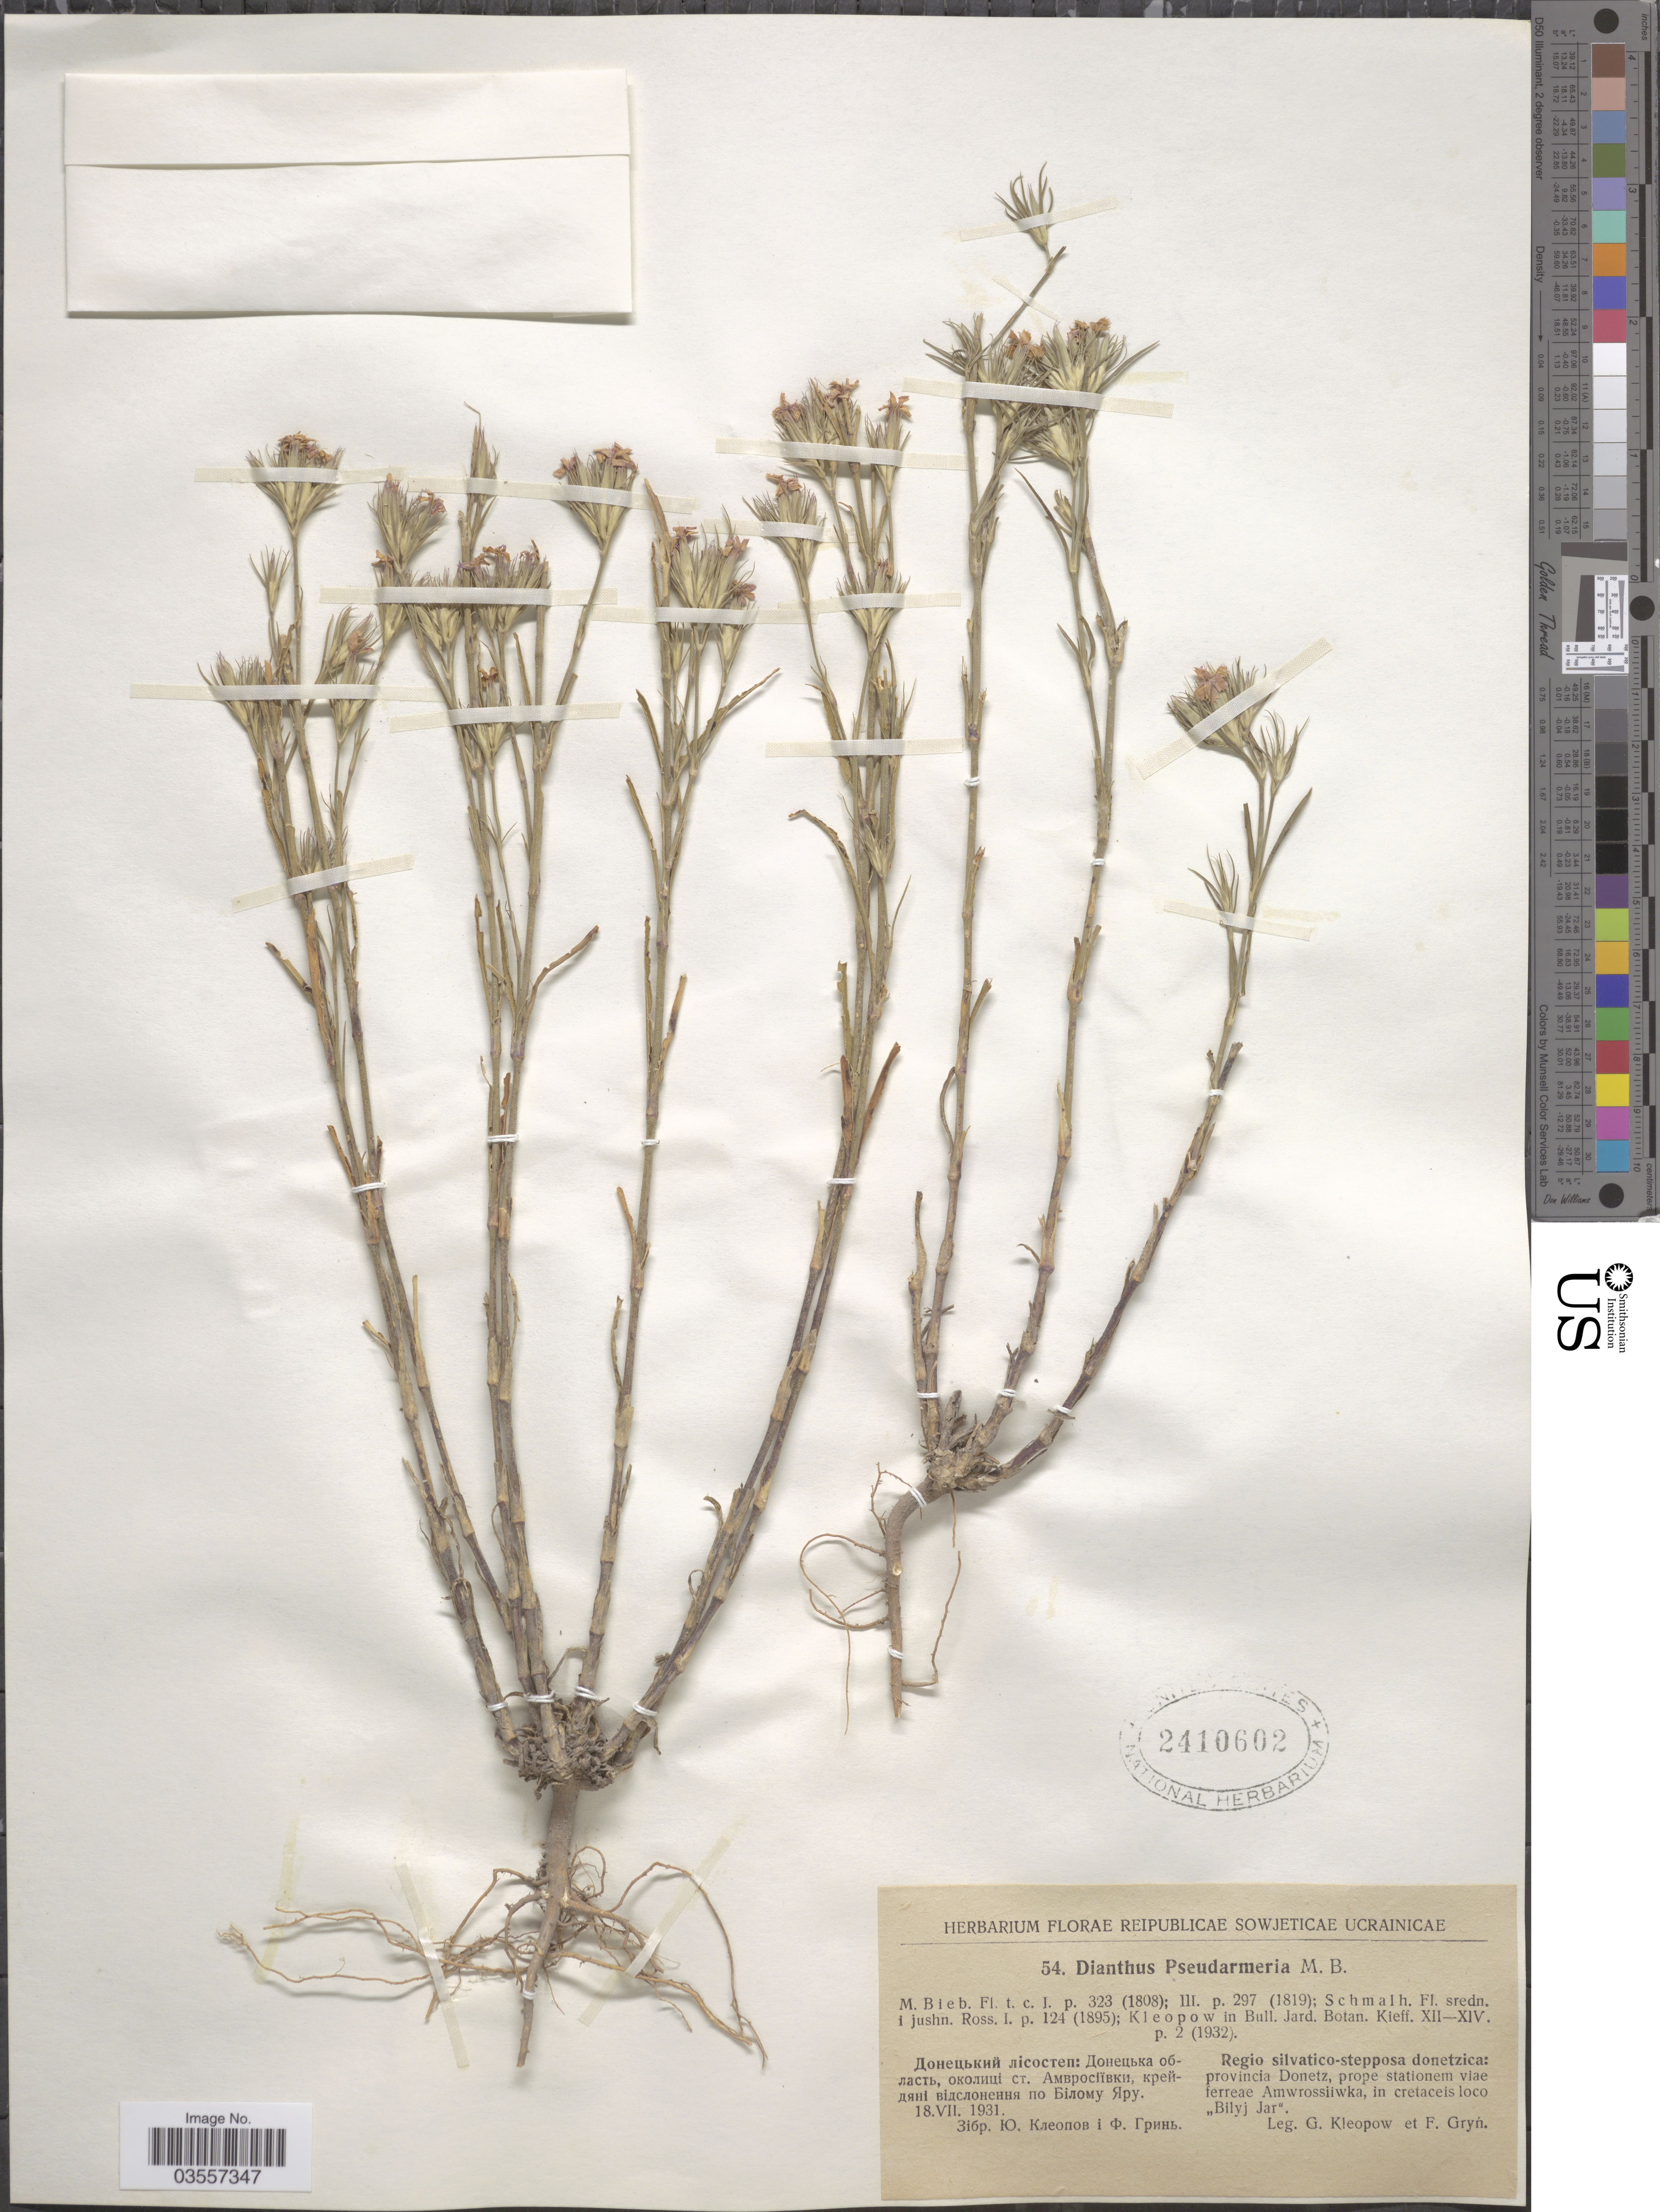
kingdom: Plantae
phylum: Tracheophyta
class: Magnoliopsida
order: Caryophyllales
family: Caryophyllaceae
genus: Dianthus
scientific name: Dianthus pseudarmeria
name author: M. Bieb.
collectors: G. Kleopow & F. Gryn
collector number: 54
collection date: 1931-07-18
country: Ukraine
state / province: Donets'k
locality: Reupublicae Sowjeticae Ucrainicae. Regio silvatico-stepposa donetzica: provincia Donetz, prope stationem viae ferreae Amwrossiiwka, in cretaceis loco "Bilyj Jar".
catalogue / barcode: US 2410602